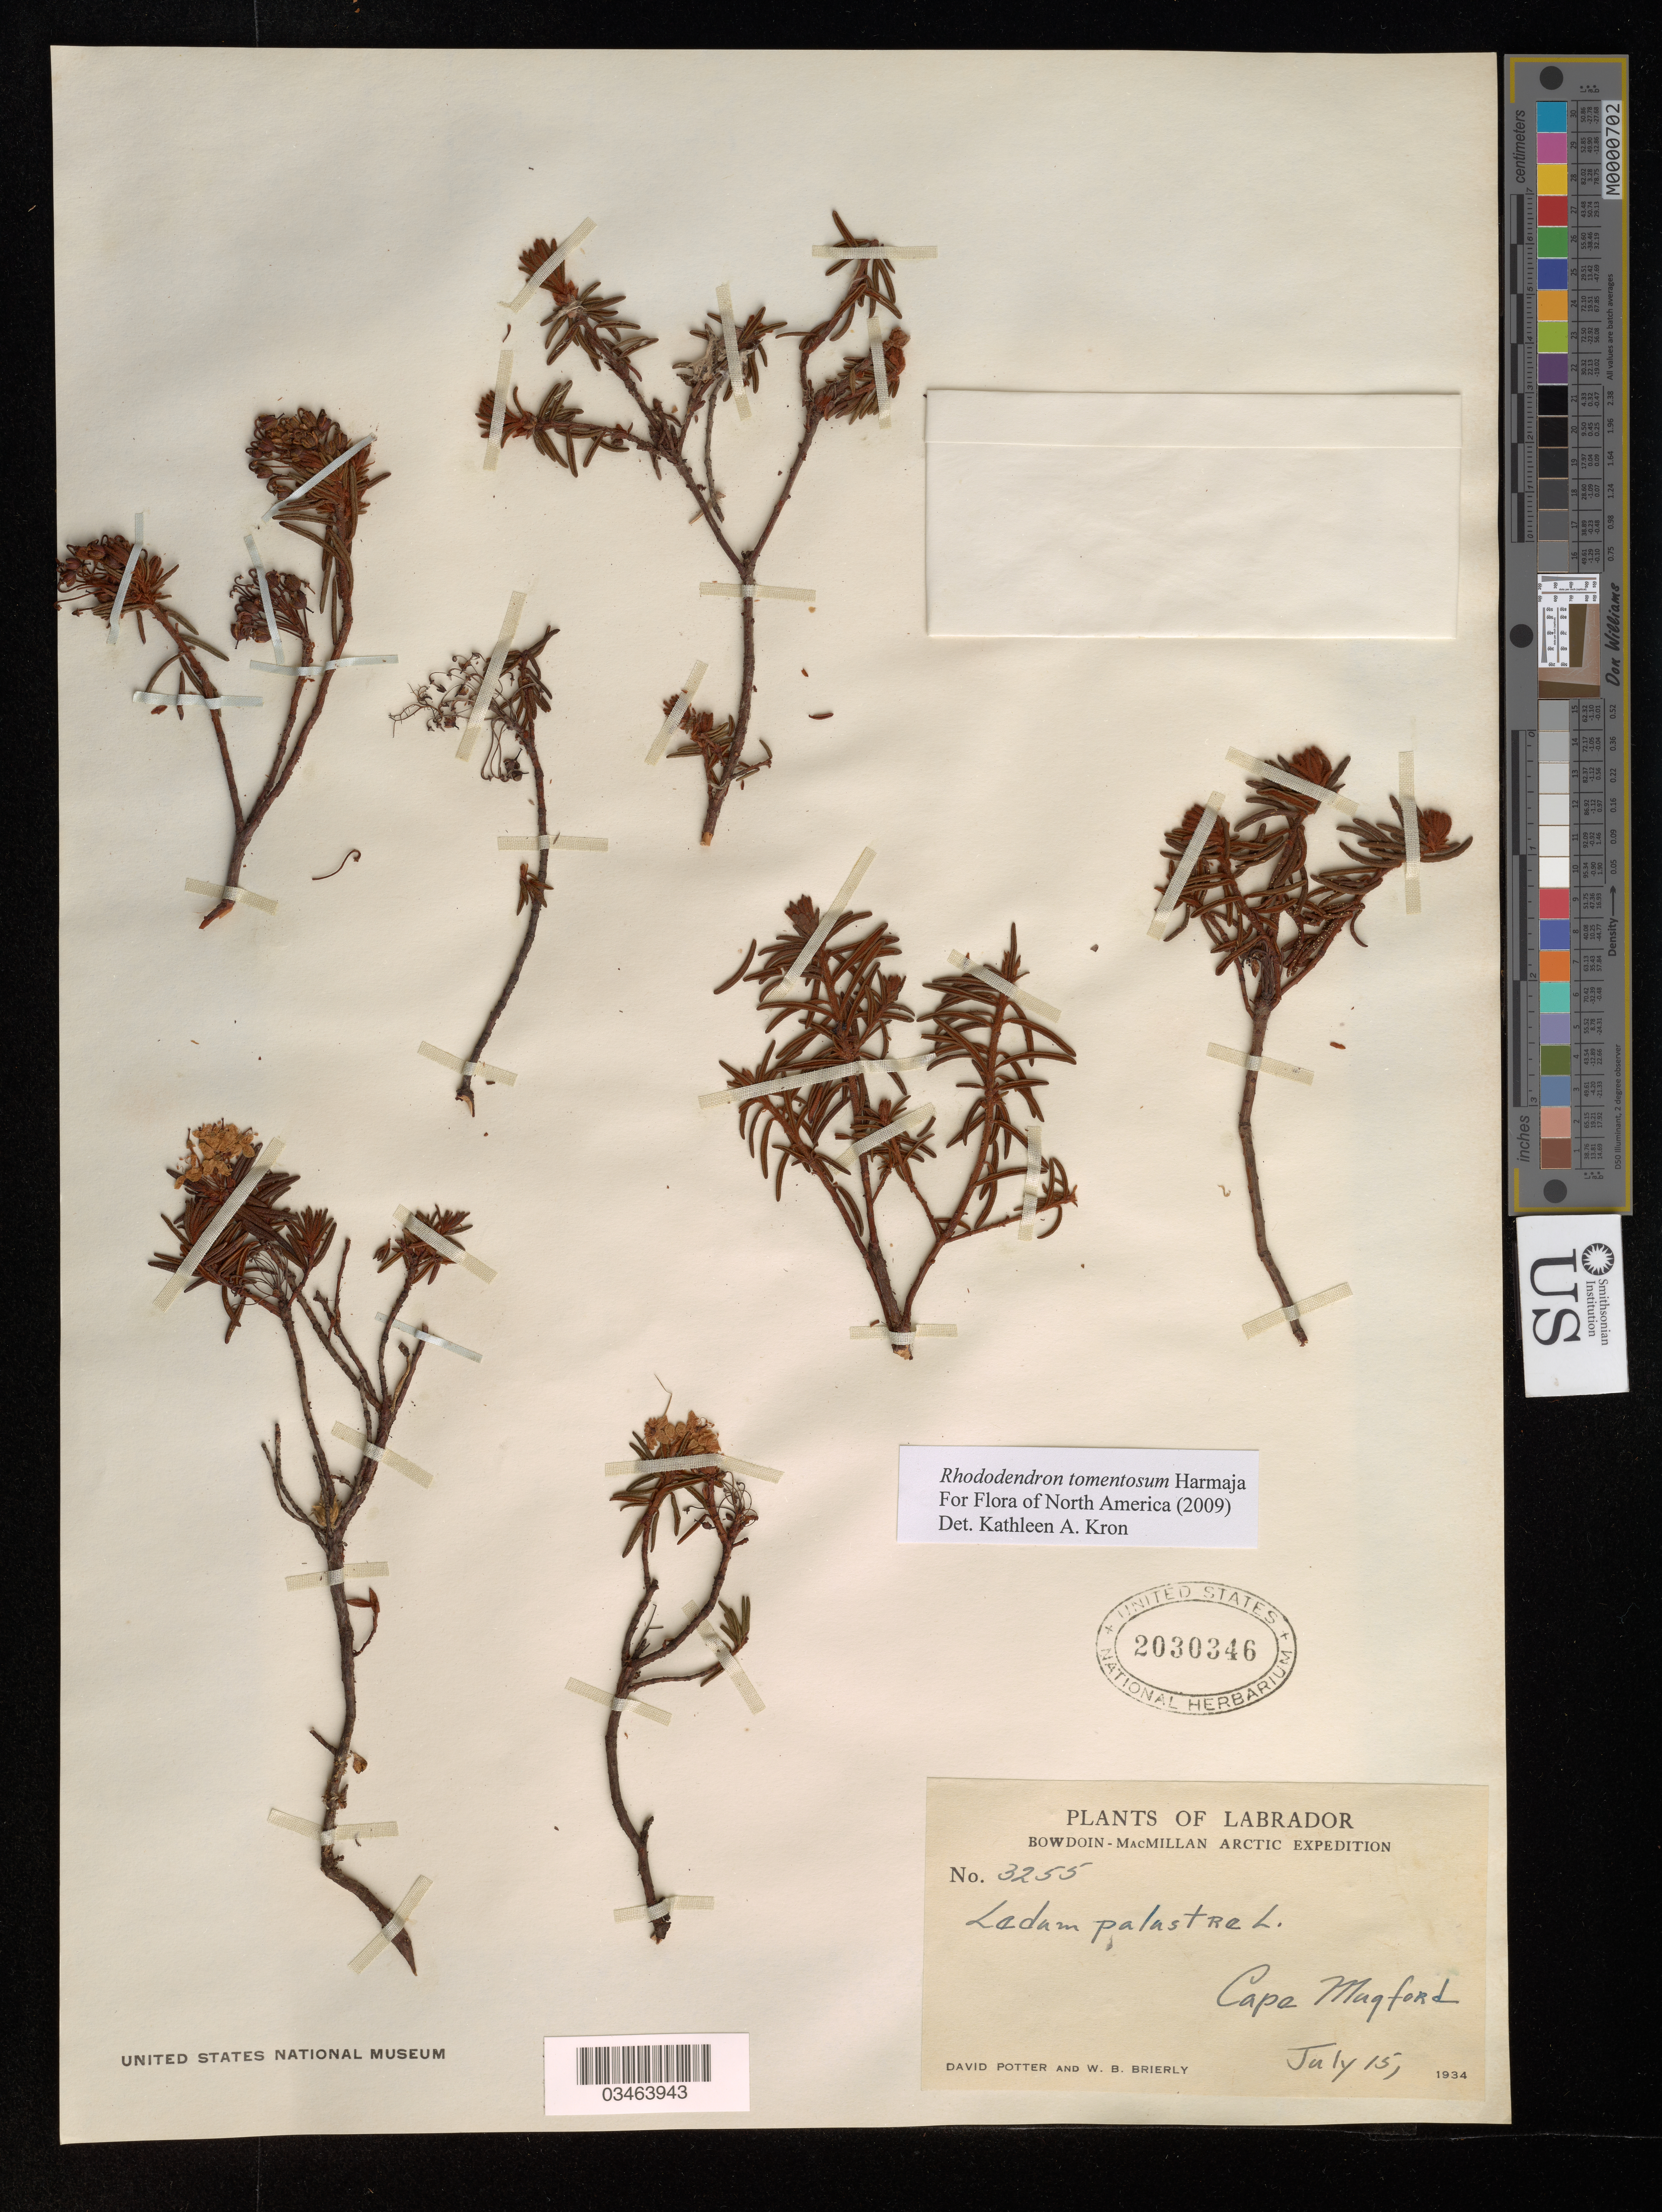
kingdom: Plantae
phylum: Tracheophyta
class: Magnoliopsida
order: Ericales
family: Ericaceae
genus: Rhododendron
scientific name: Rhododendron tomentosum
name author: Harmaja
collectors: D. Potter & W. Brierly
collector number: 3255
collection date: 1934-07-15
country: Canada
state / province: Newfoundland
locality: Labrador. Arctic. Cape Mugford.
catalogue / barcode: US 2030346